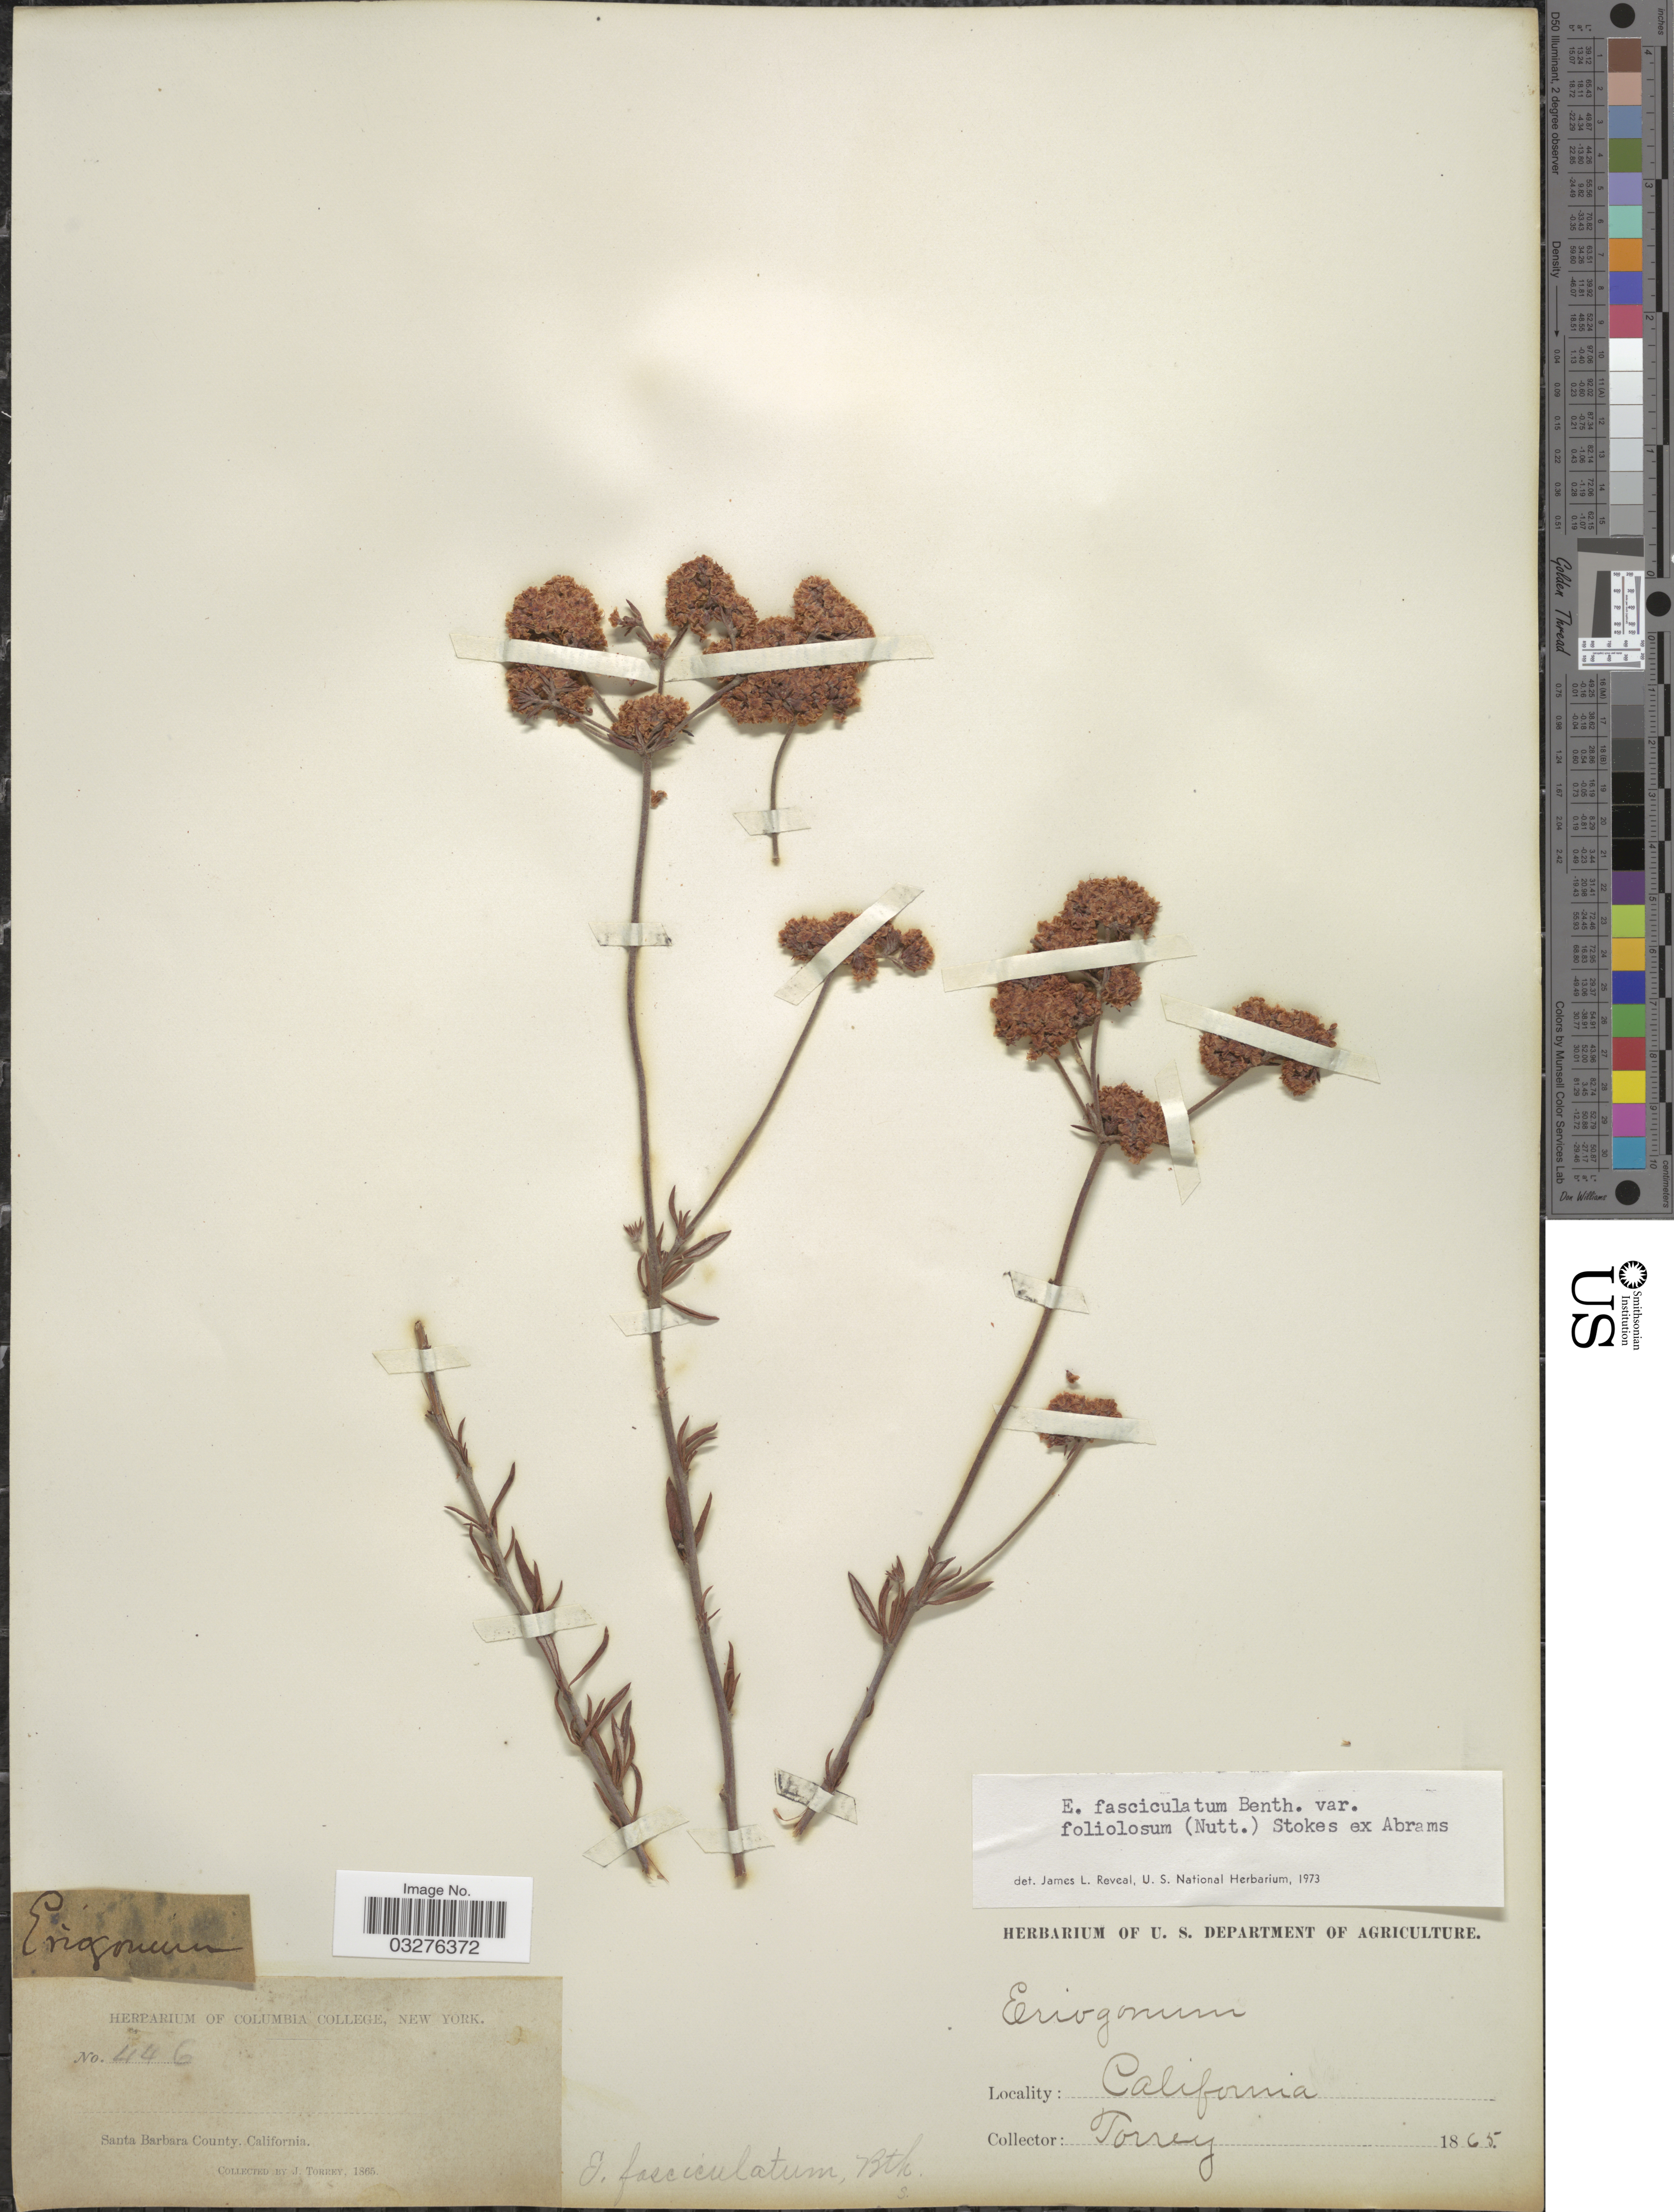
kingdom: Plantae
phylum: Tracheophyta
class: Magnoliopsida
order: Caryophyllales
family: Polygonaceae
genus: Eriogonum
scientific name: Eriogonum fasciculatum var. foliolosum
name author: (Nutt.) S. Stokes ex Abrams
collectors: J. Torrey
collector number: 446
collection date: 1865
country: United States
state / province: California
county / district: Santa Barbara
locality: Santa Barbara County.